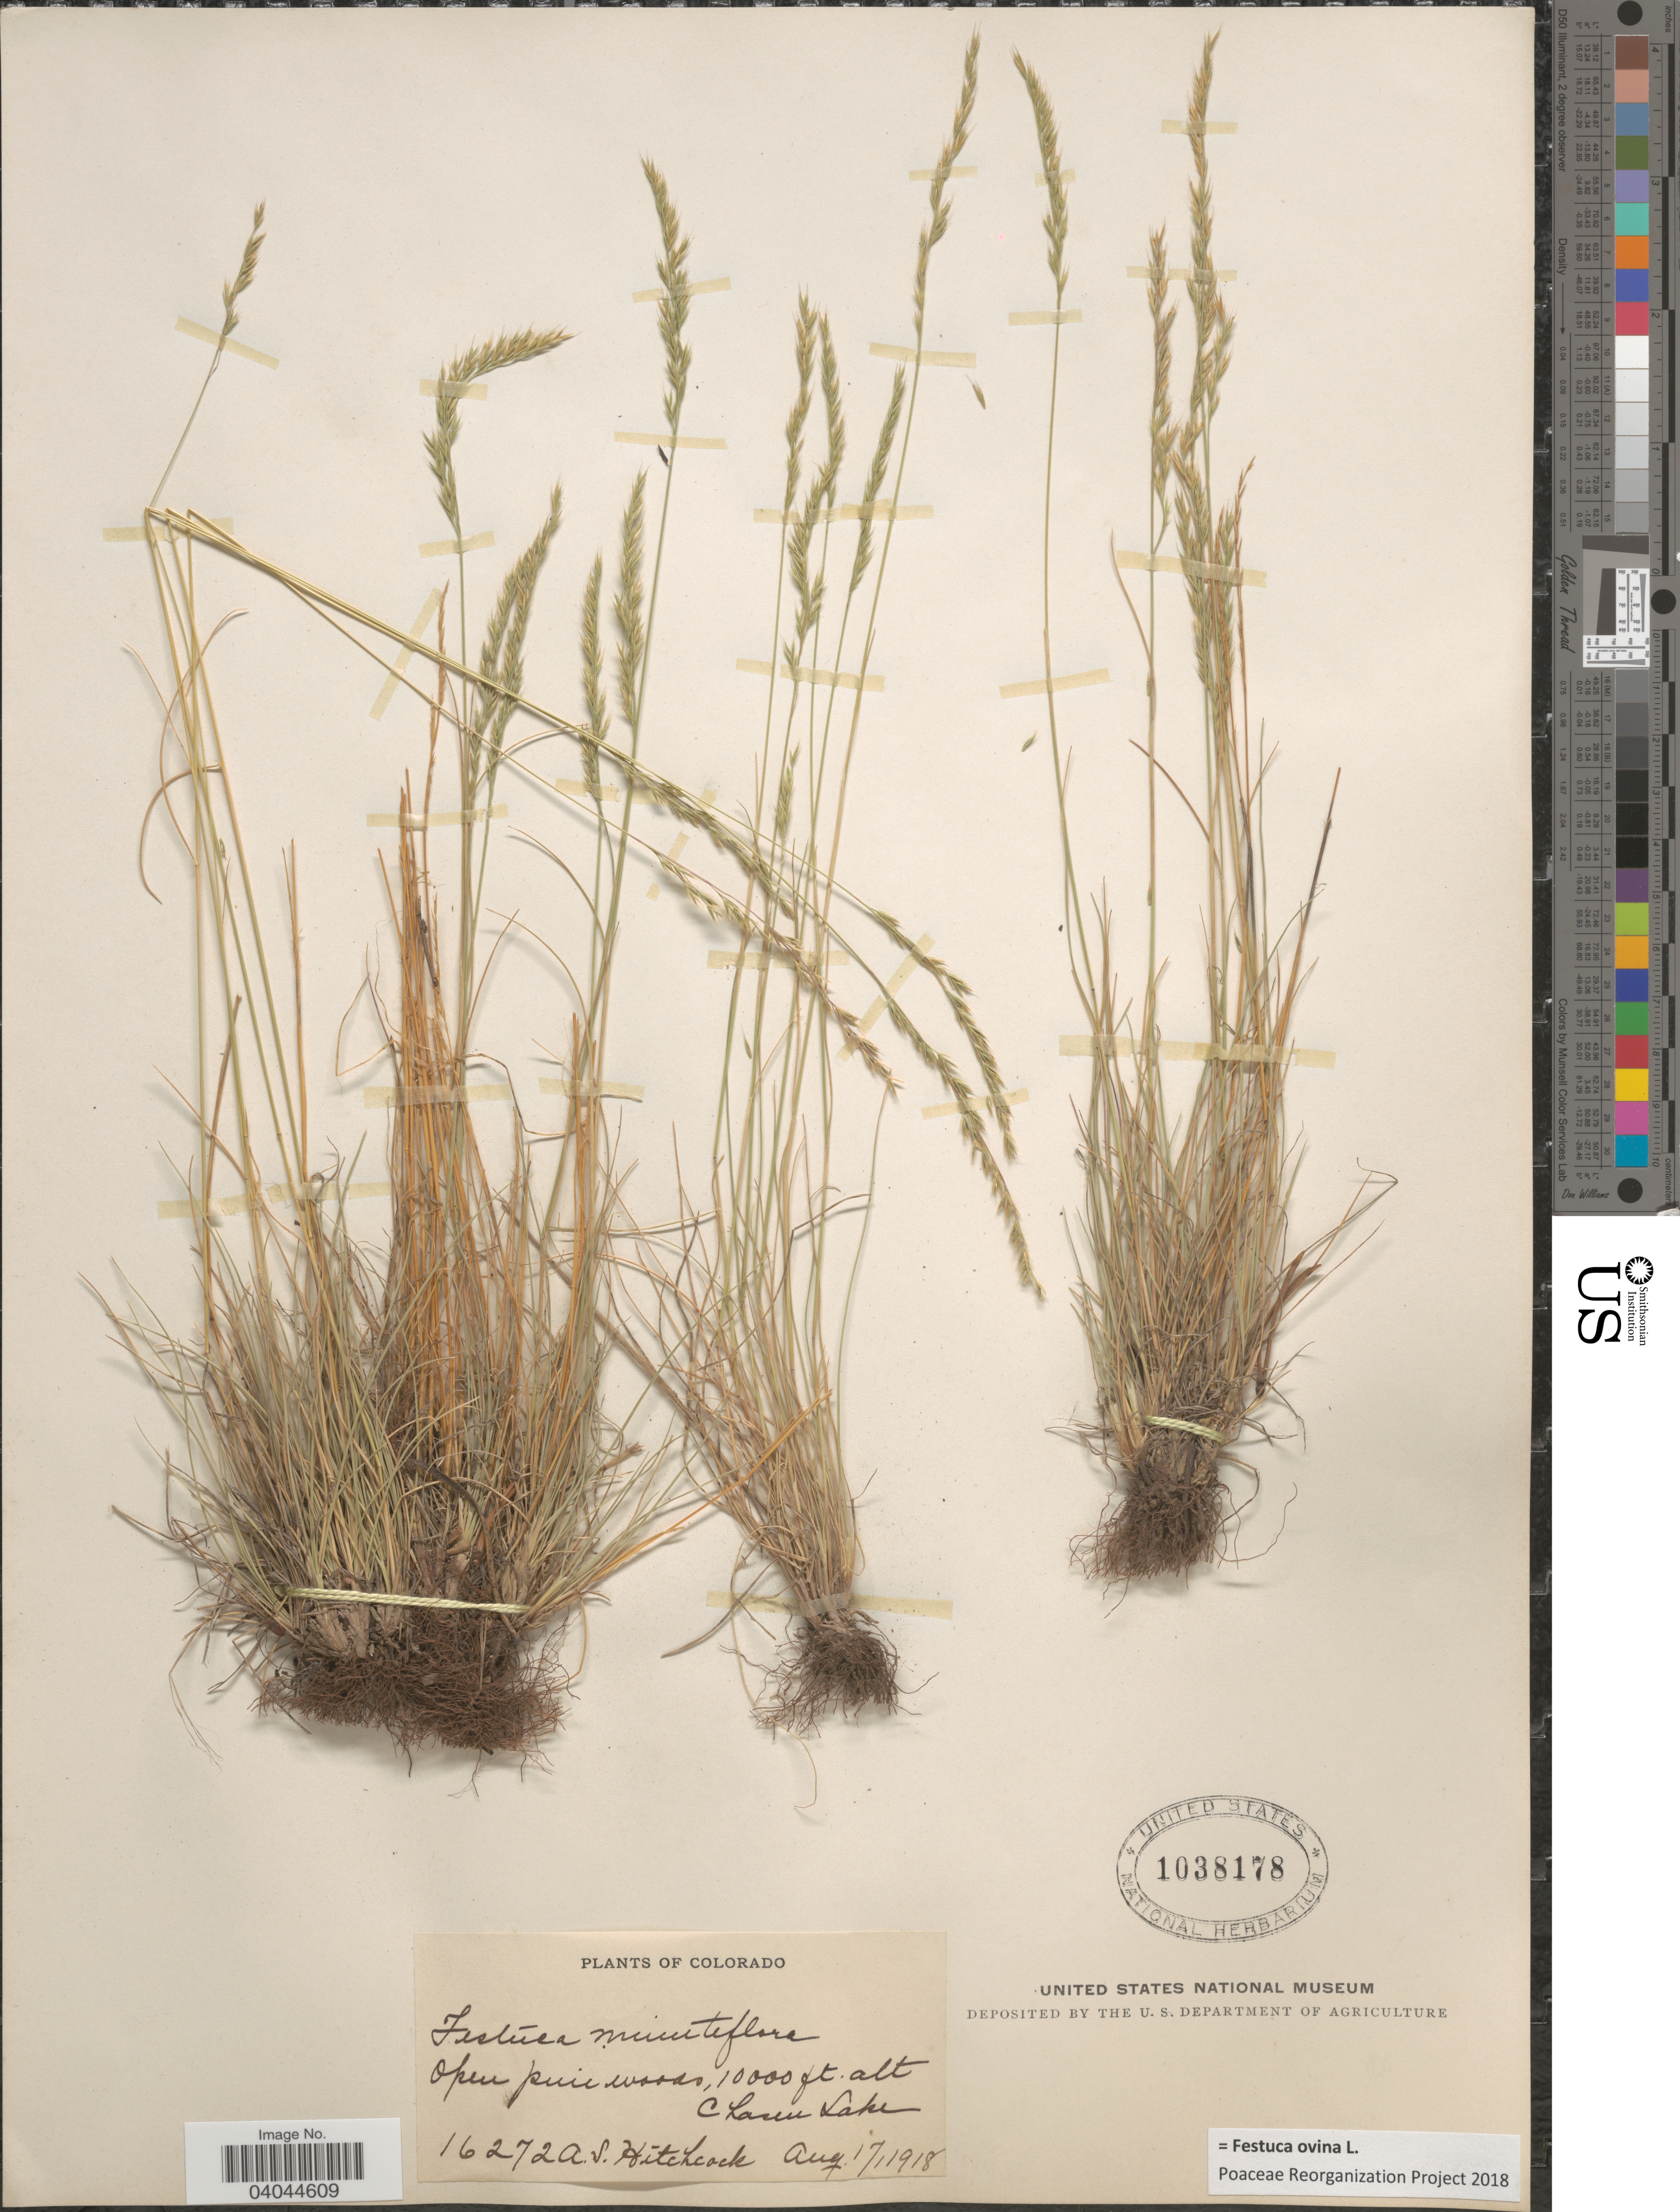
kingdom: Plantae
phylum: Tracheophyta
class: Liliopsida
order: Poales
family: Poaceae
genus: Festuca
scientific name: Festuca ovina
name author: L.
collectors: A. S. Hitchcock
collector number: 16272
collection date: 1918-08-17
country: United States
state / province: Colorado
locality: Open pine woods. C. Lasen Lake.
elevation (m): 3048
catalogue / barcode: US 1038178